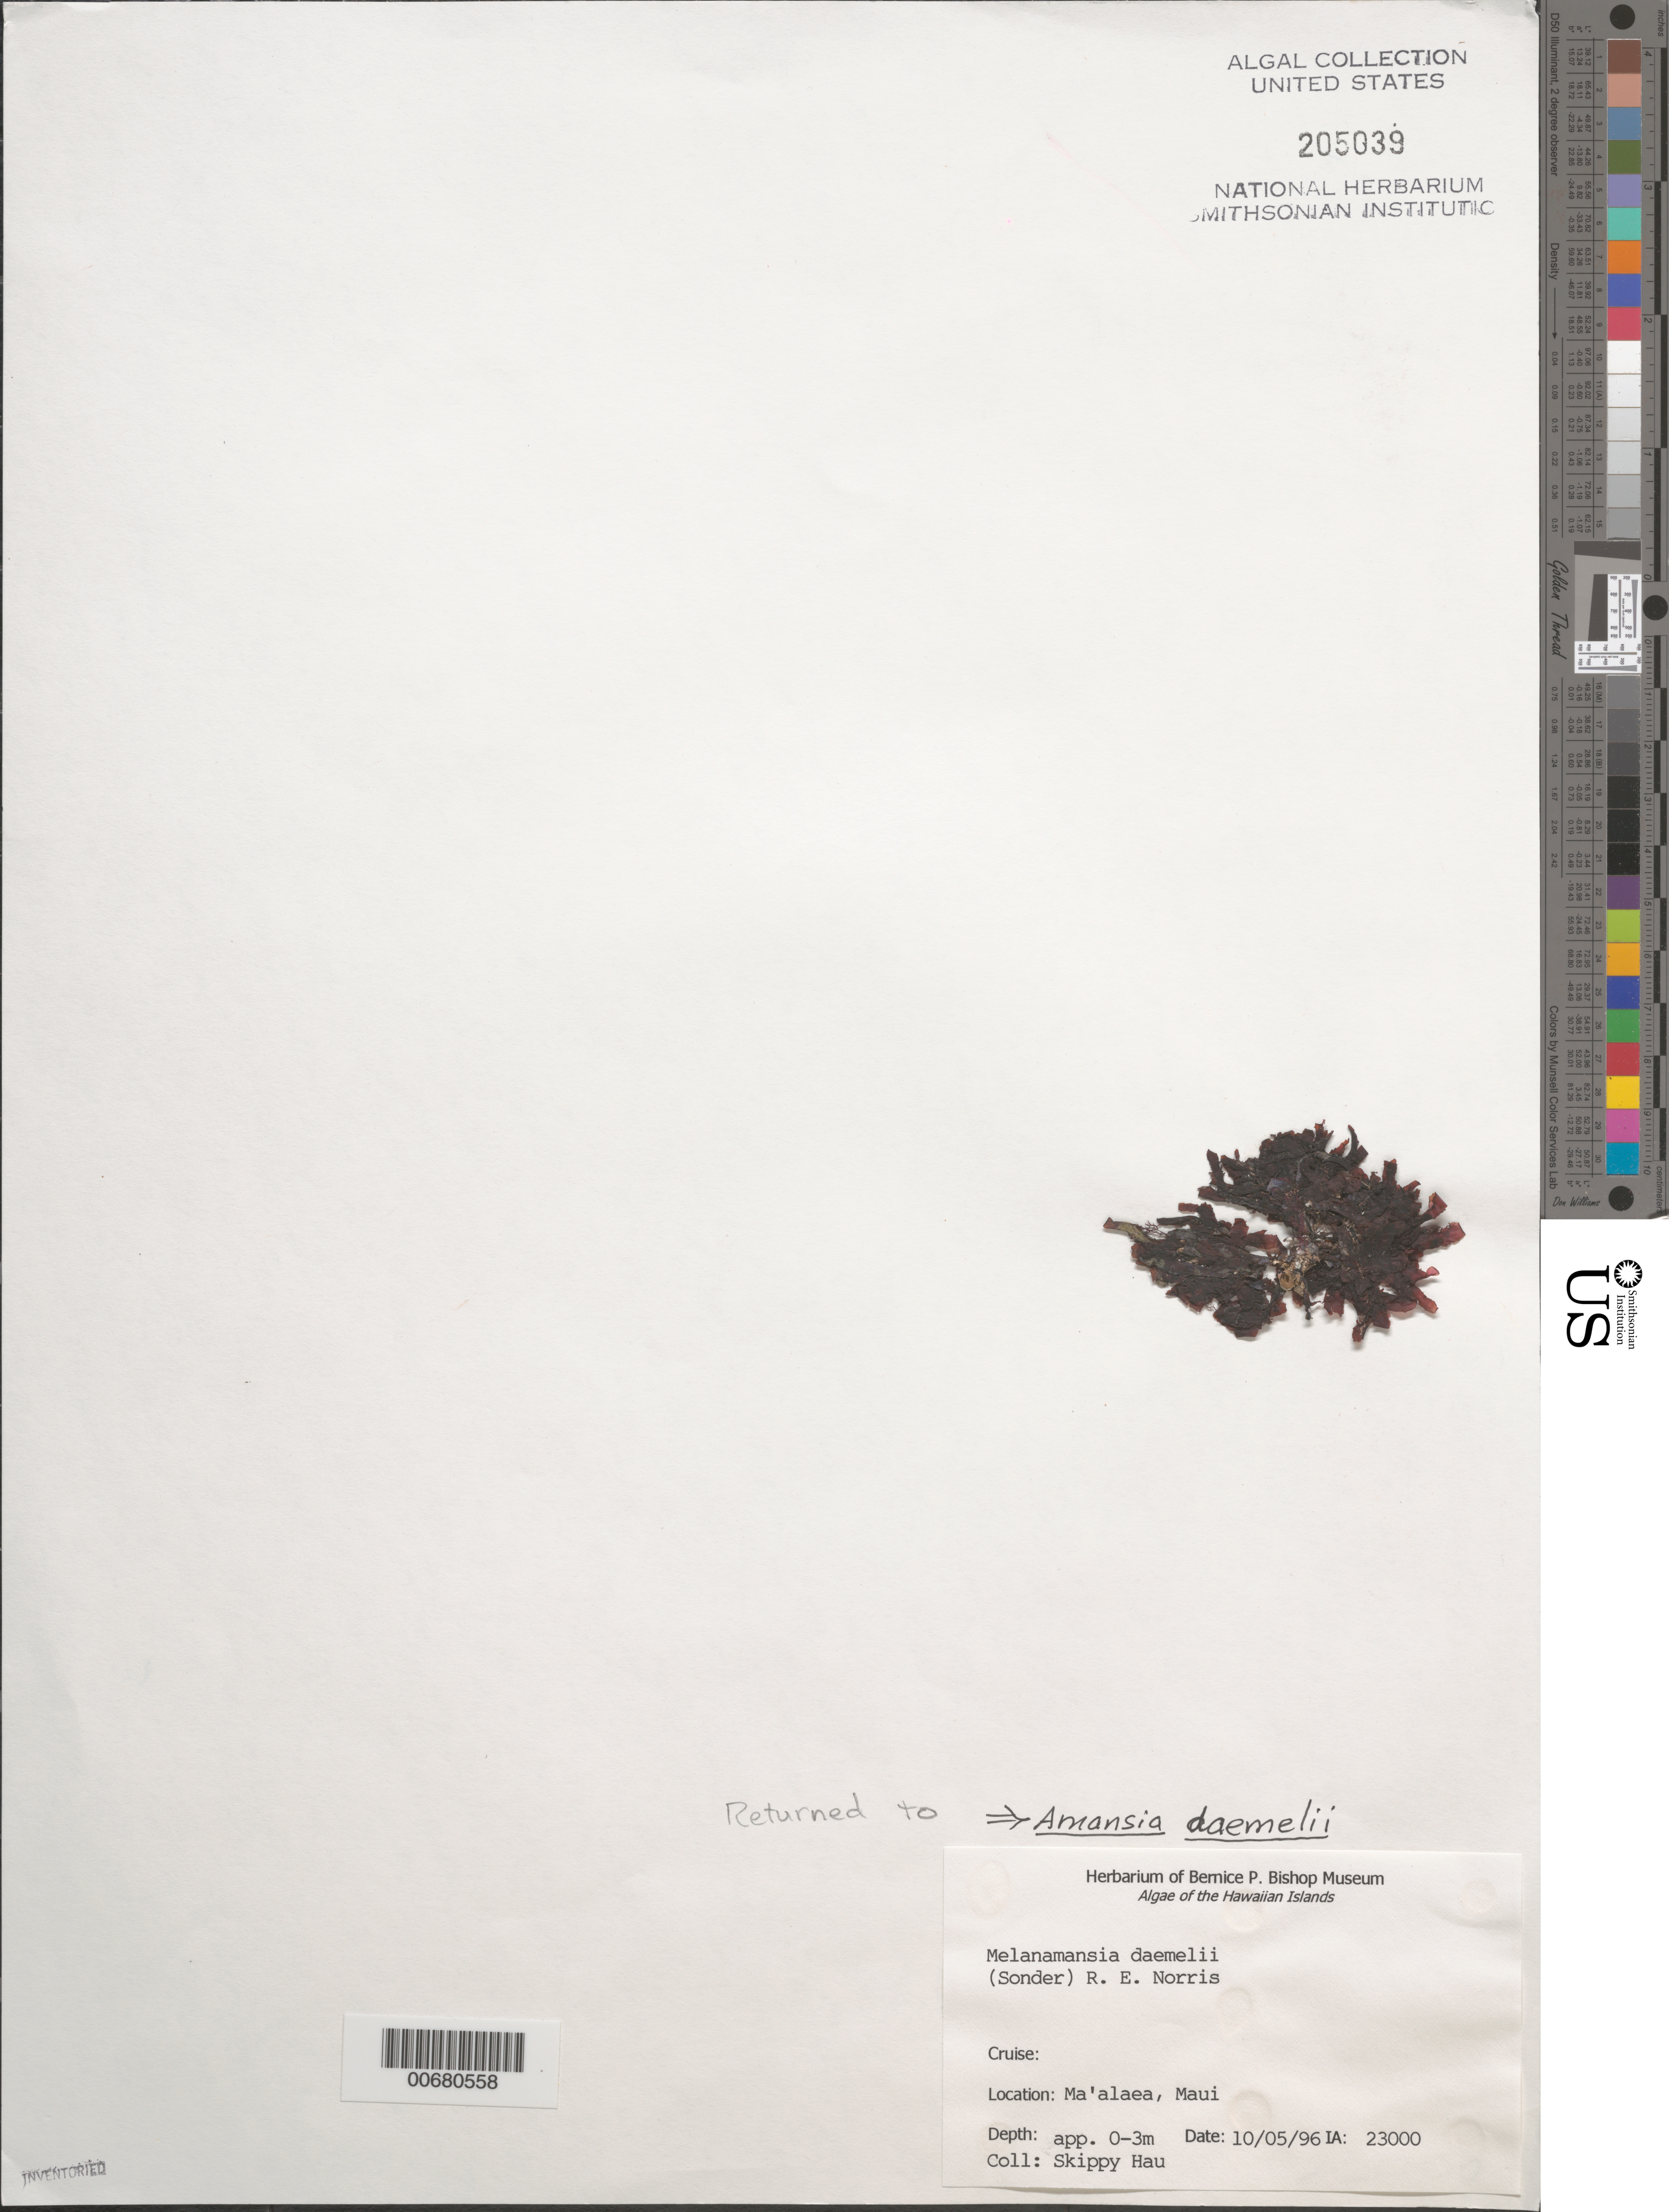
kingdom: Plantae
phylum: Rhodophyta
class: Florideophyceae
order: Ceramiales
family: Rhodomelaceae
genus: Amansia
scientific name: Amansia daemelii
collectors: S. Hau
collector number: IAA 23000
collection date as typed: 05 Oct 1996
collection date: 1996-10-05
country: United States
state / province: Hawaii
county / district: Maui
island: Maui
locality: Ma'alaea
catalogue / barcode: US 205039